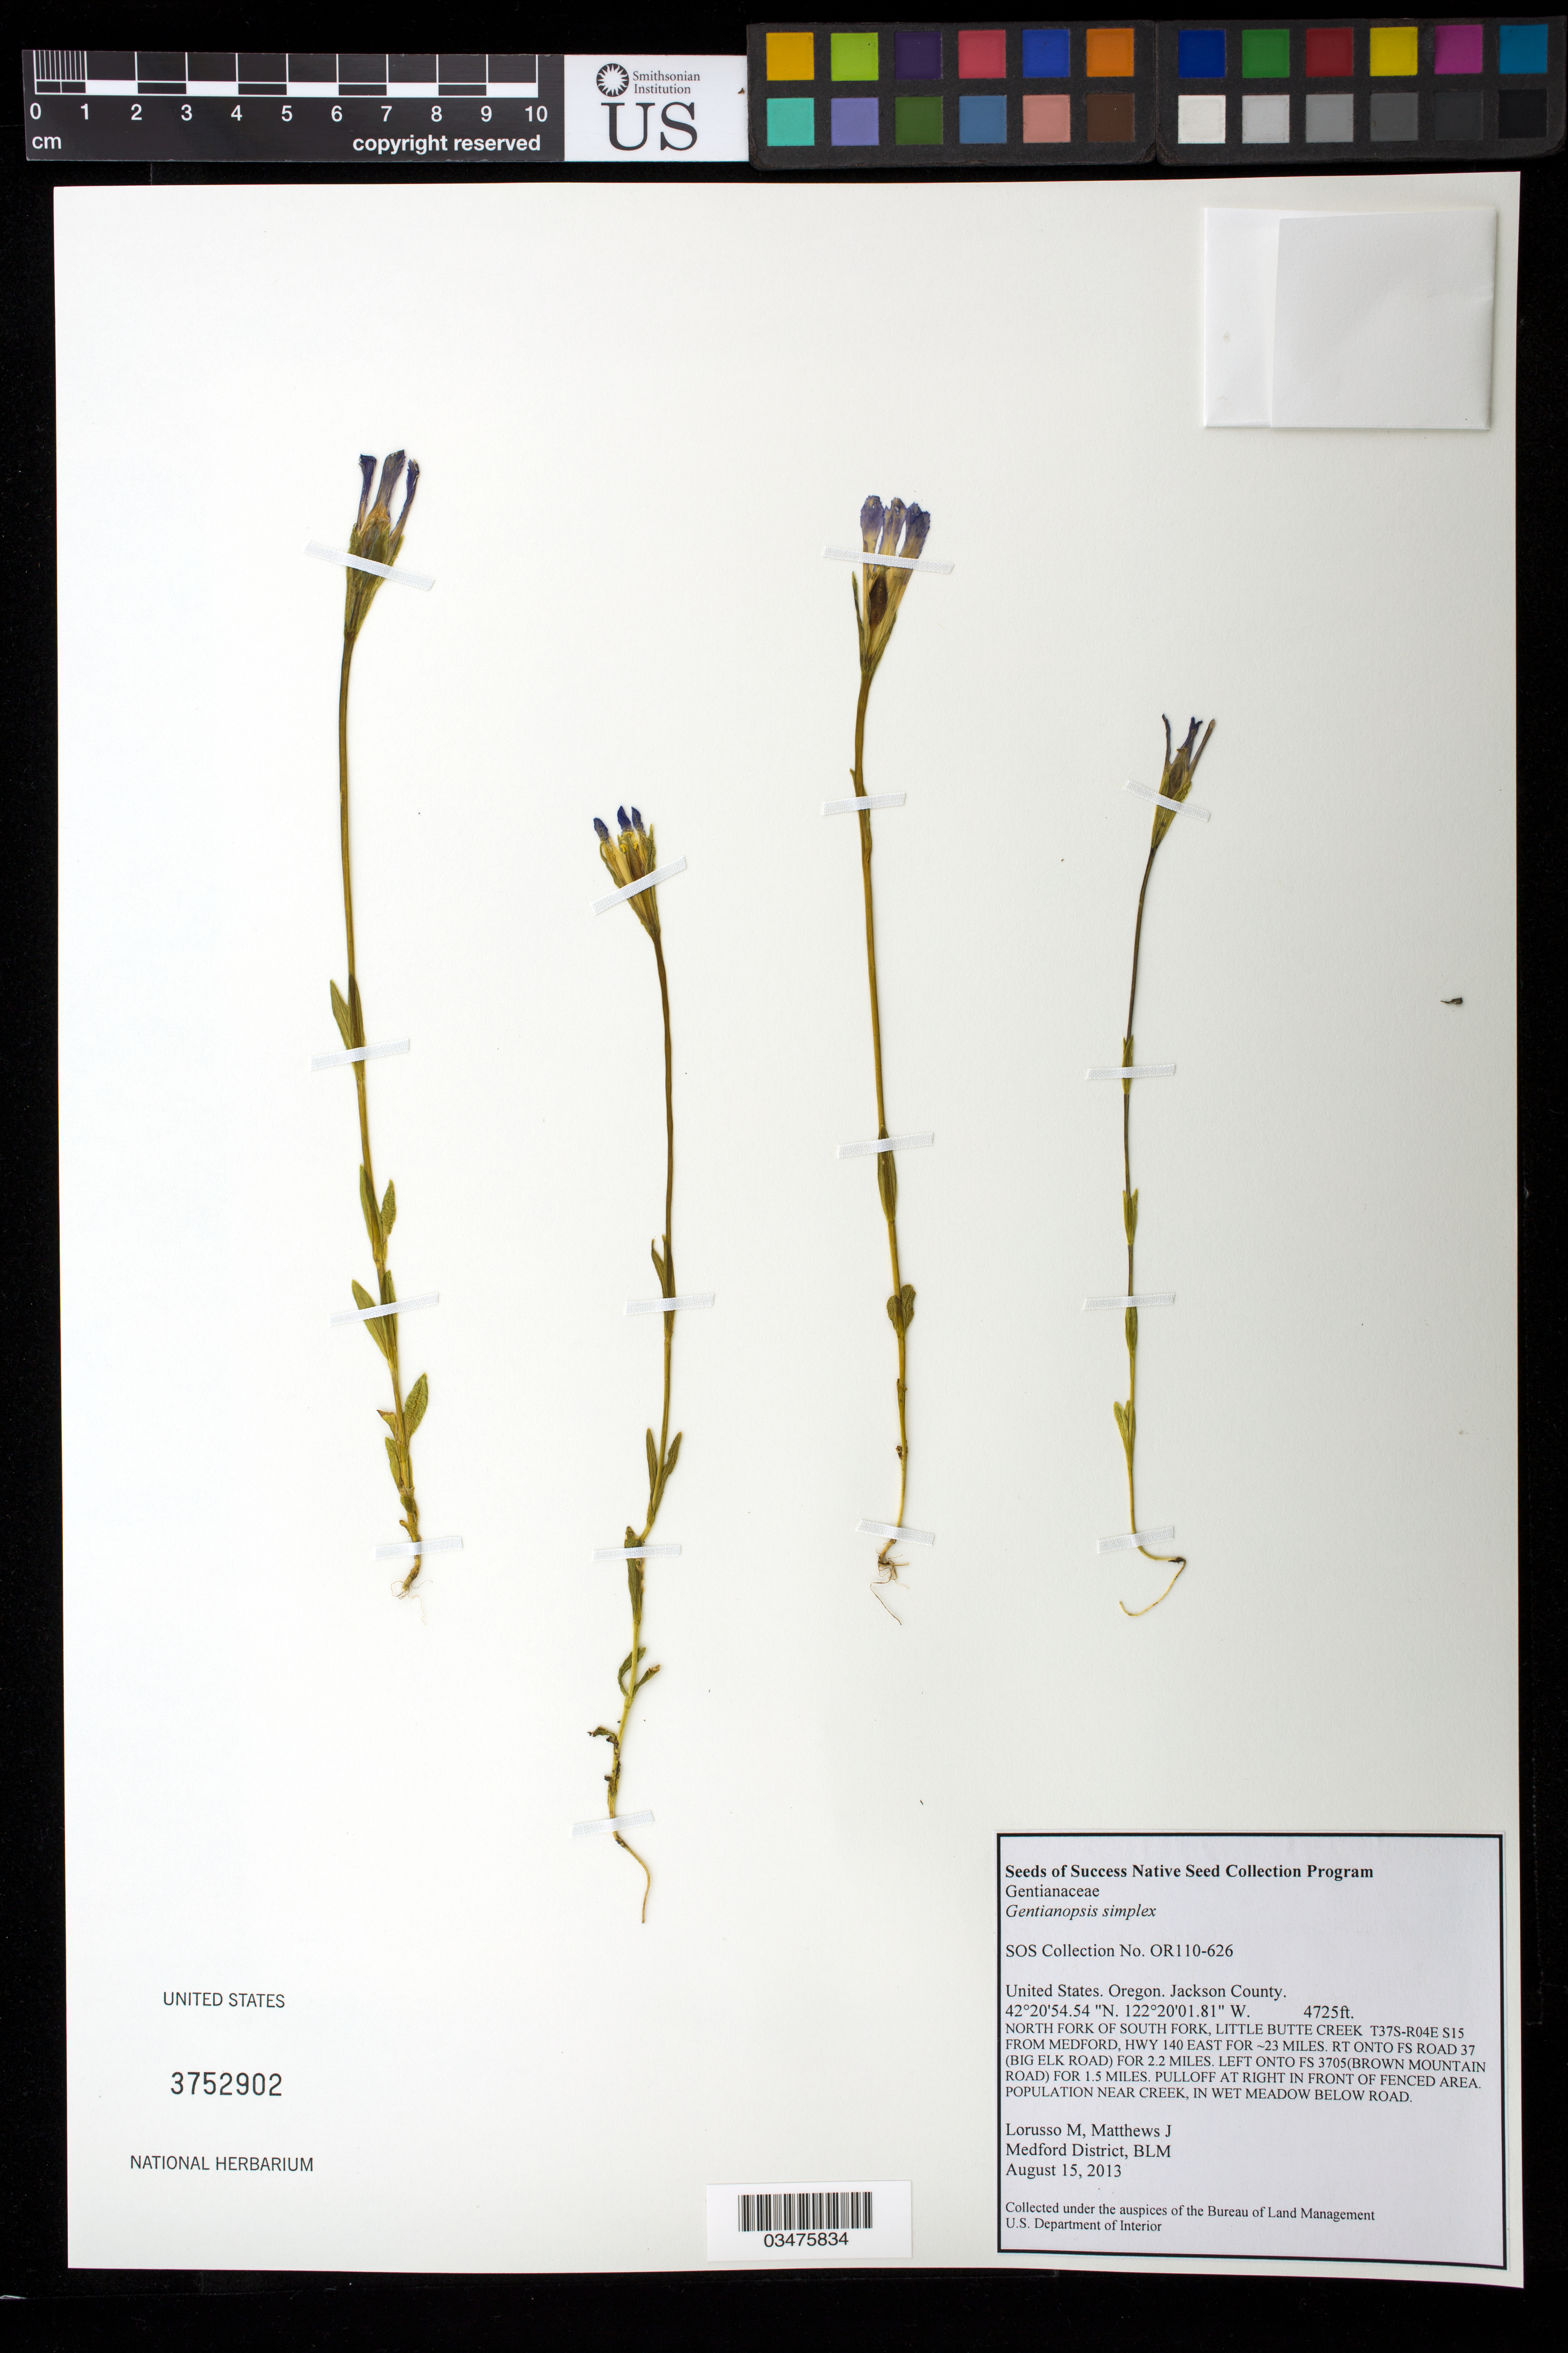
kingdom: Plantae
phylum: Tracheophyta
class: Magnoliopsida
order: Gentianales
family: Gentianaceae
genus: Gentianopsis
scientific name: Gentianopsis simplex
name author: (A. Gray) Iltis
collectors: M. Lorusso & J. Matthews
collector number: OR110-626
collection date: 2013-08-15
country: United States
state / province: Oregon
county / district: Jackson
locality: North Fork of South Fork, Little Butte Creek.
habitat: Wet meadow below road.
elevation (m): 1440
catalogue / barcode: US 3752902